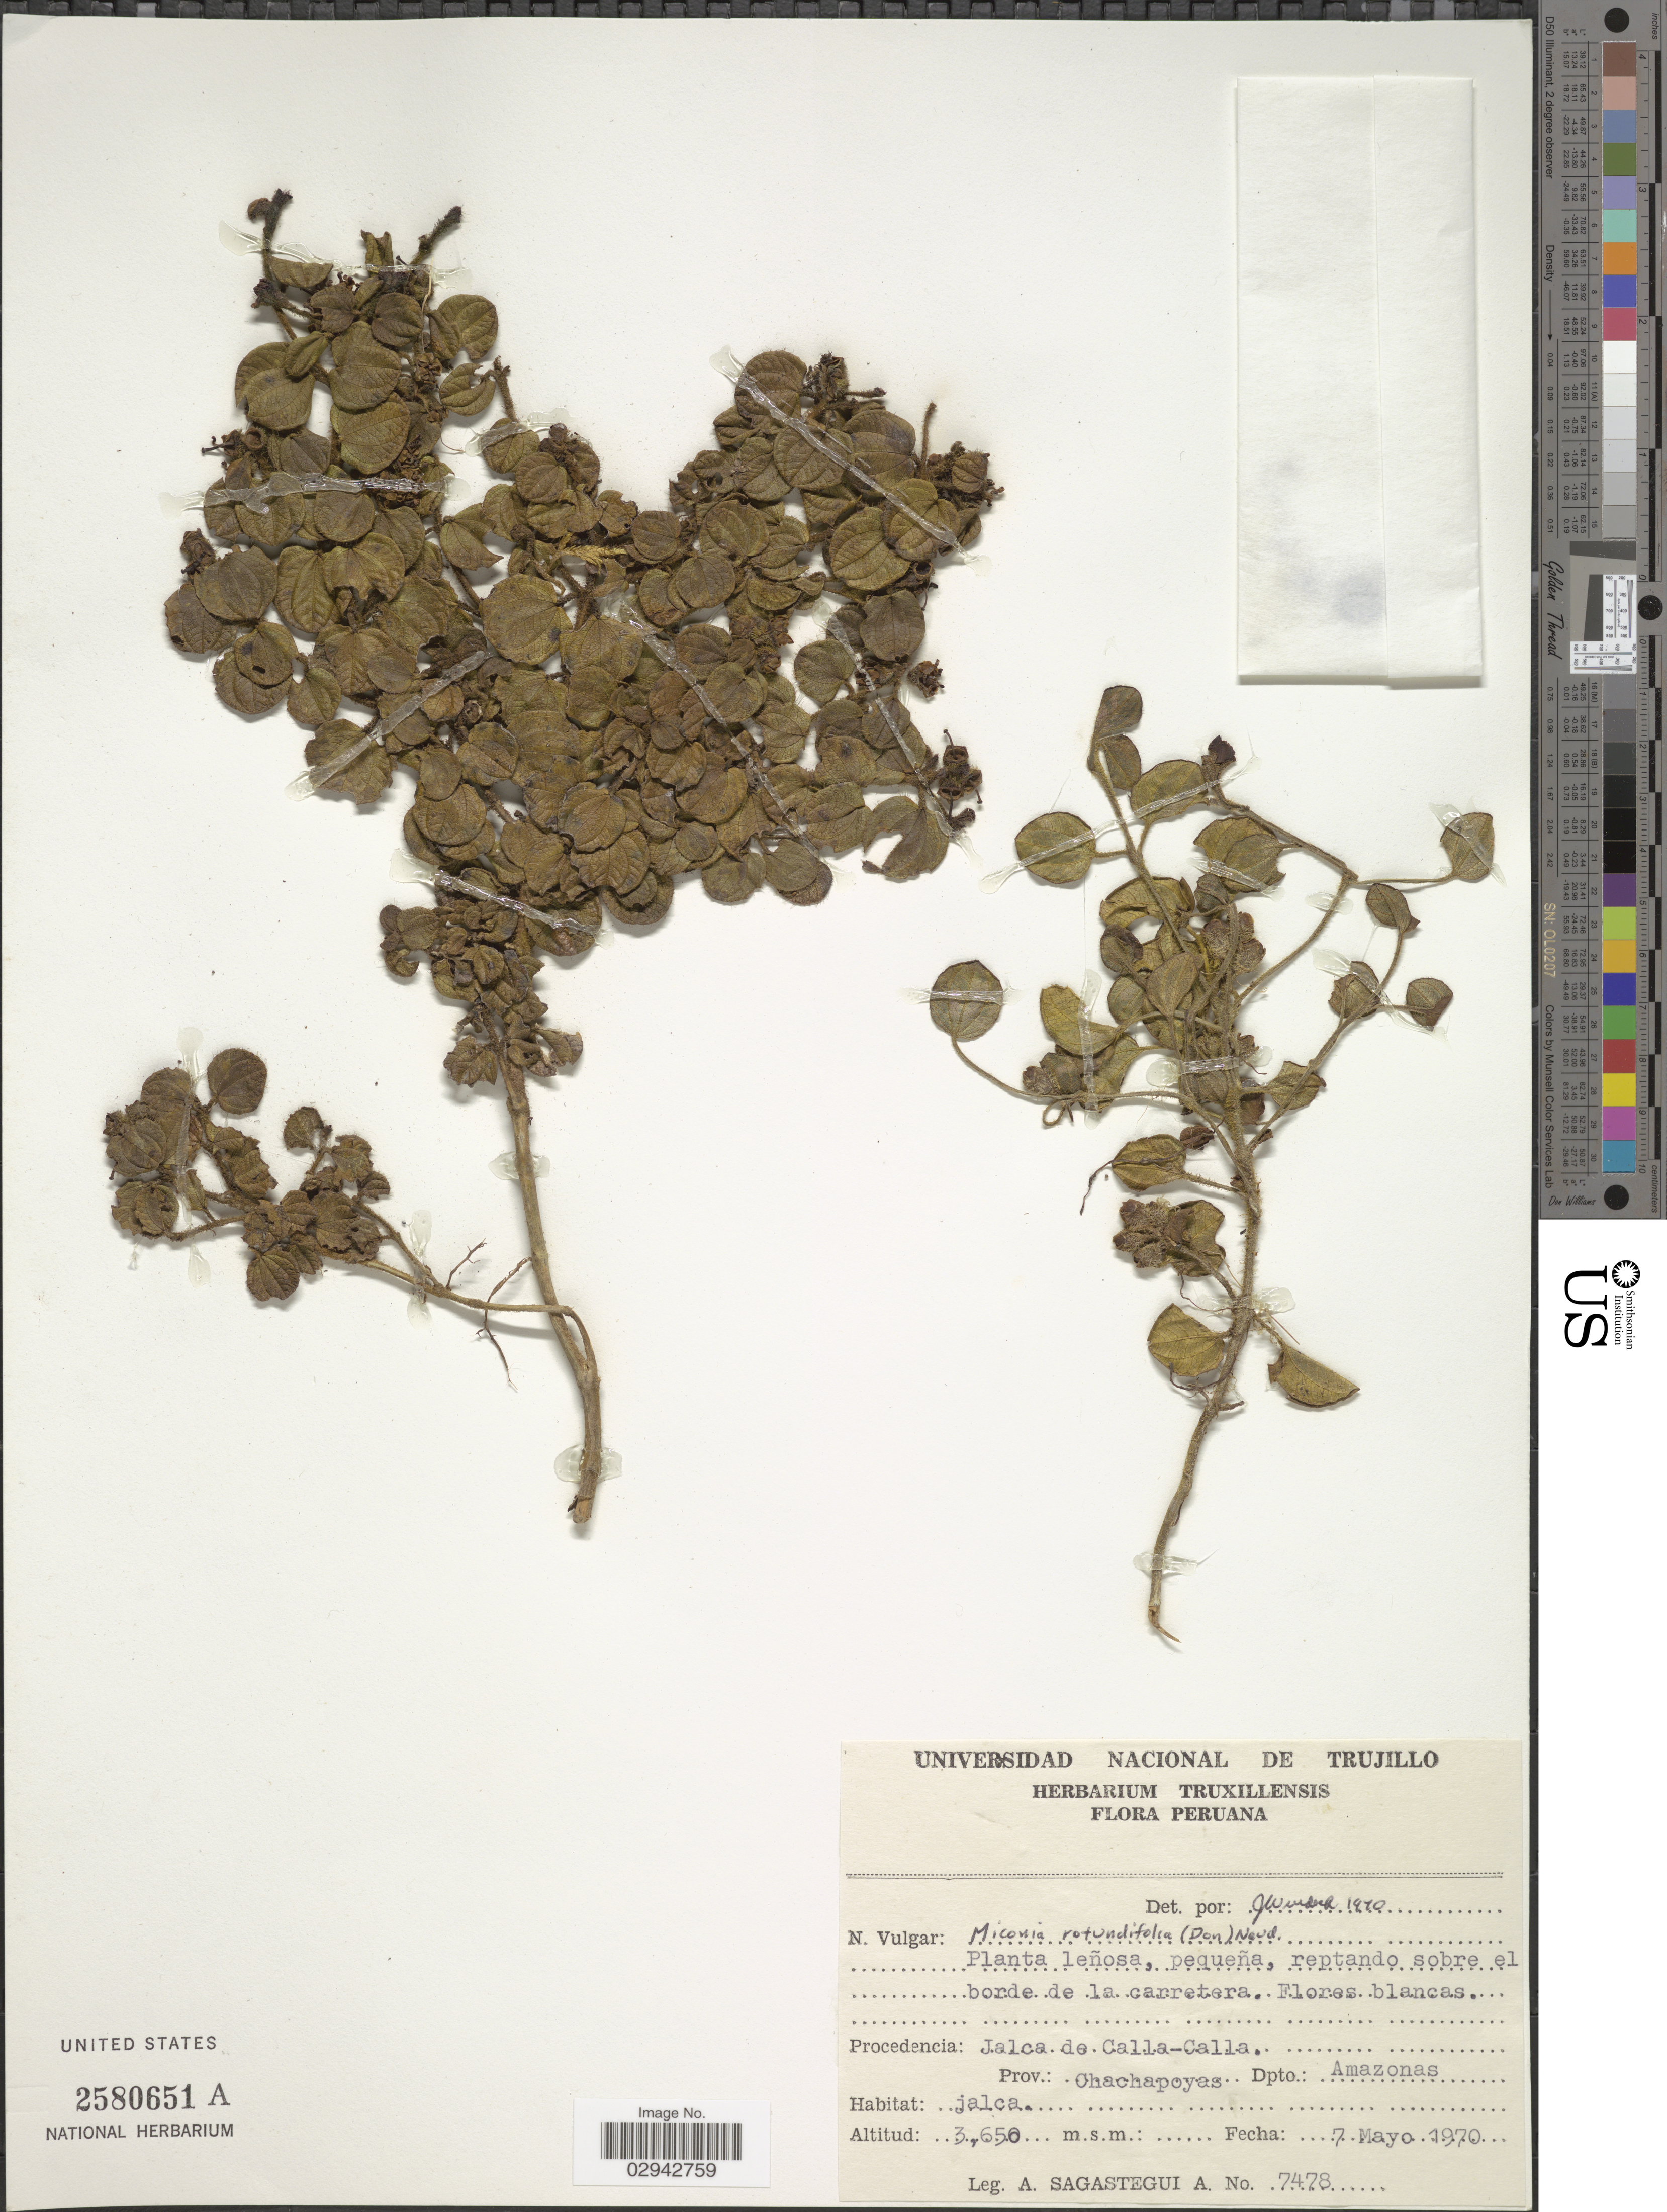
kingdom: Plantae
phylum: Tracheophyta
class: Magnoliopsida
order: Myrtales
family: Melastomataceae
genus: Miconia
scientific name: Miconia rotundifolia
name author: (D. Don) Naudin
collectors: A. Sagástegui A.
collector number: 7478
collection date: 1970-05-07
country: Peru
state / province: Amazonas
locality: Procedencia: Jalca de Calla-Calla. Prov.: Chachapoyas. Dpto: Amazonas.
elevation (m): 3650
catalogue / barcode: US 2580651A